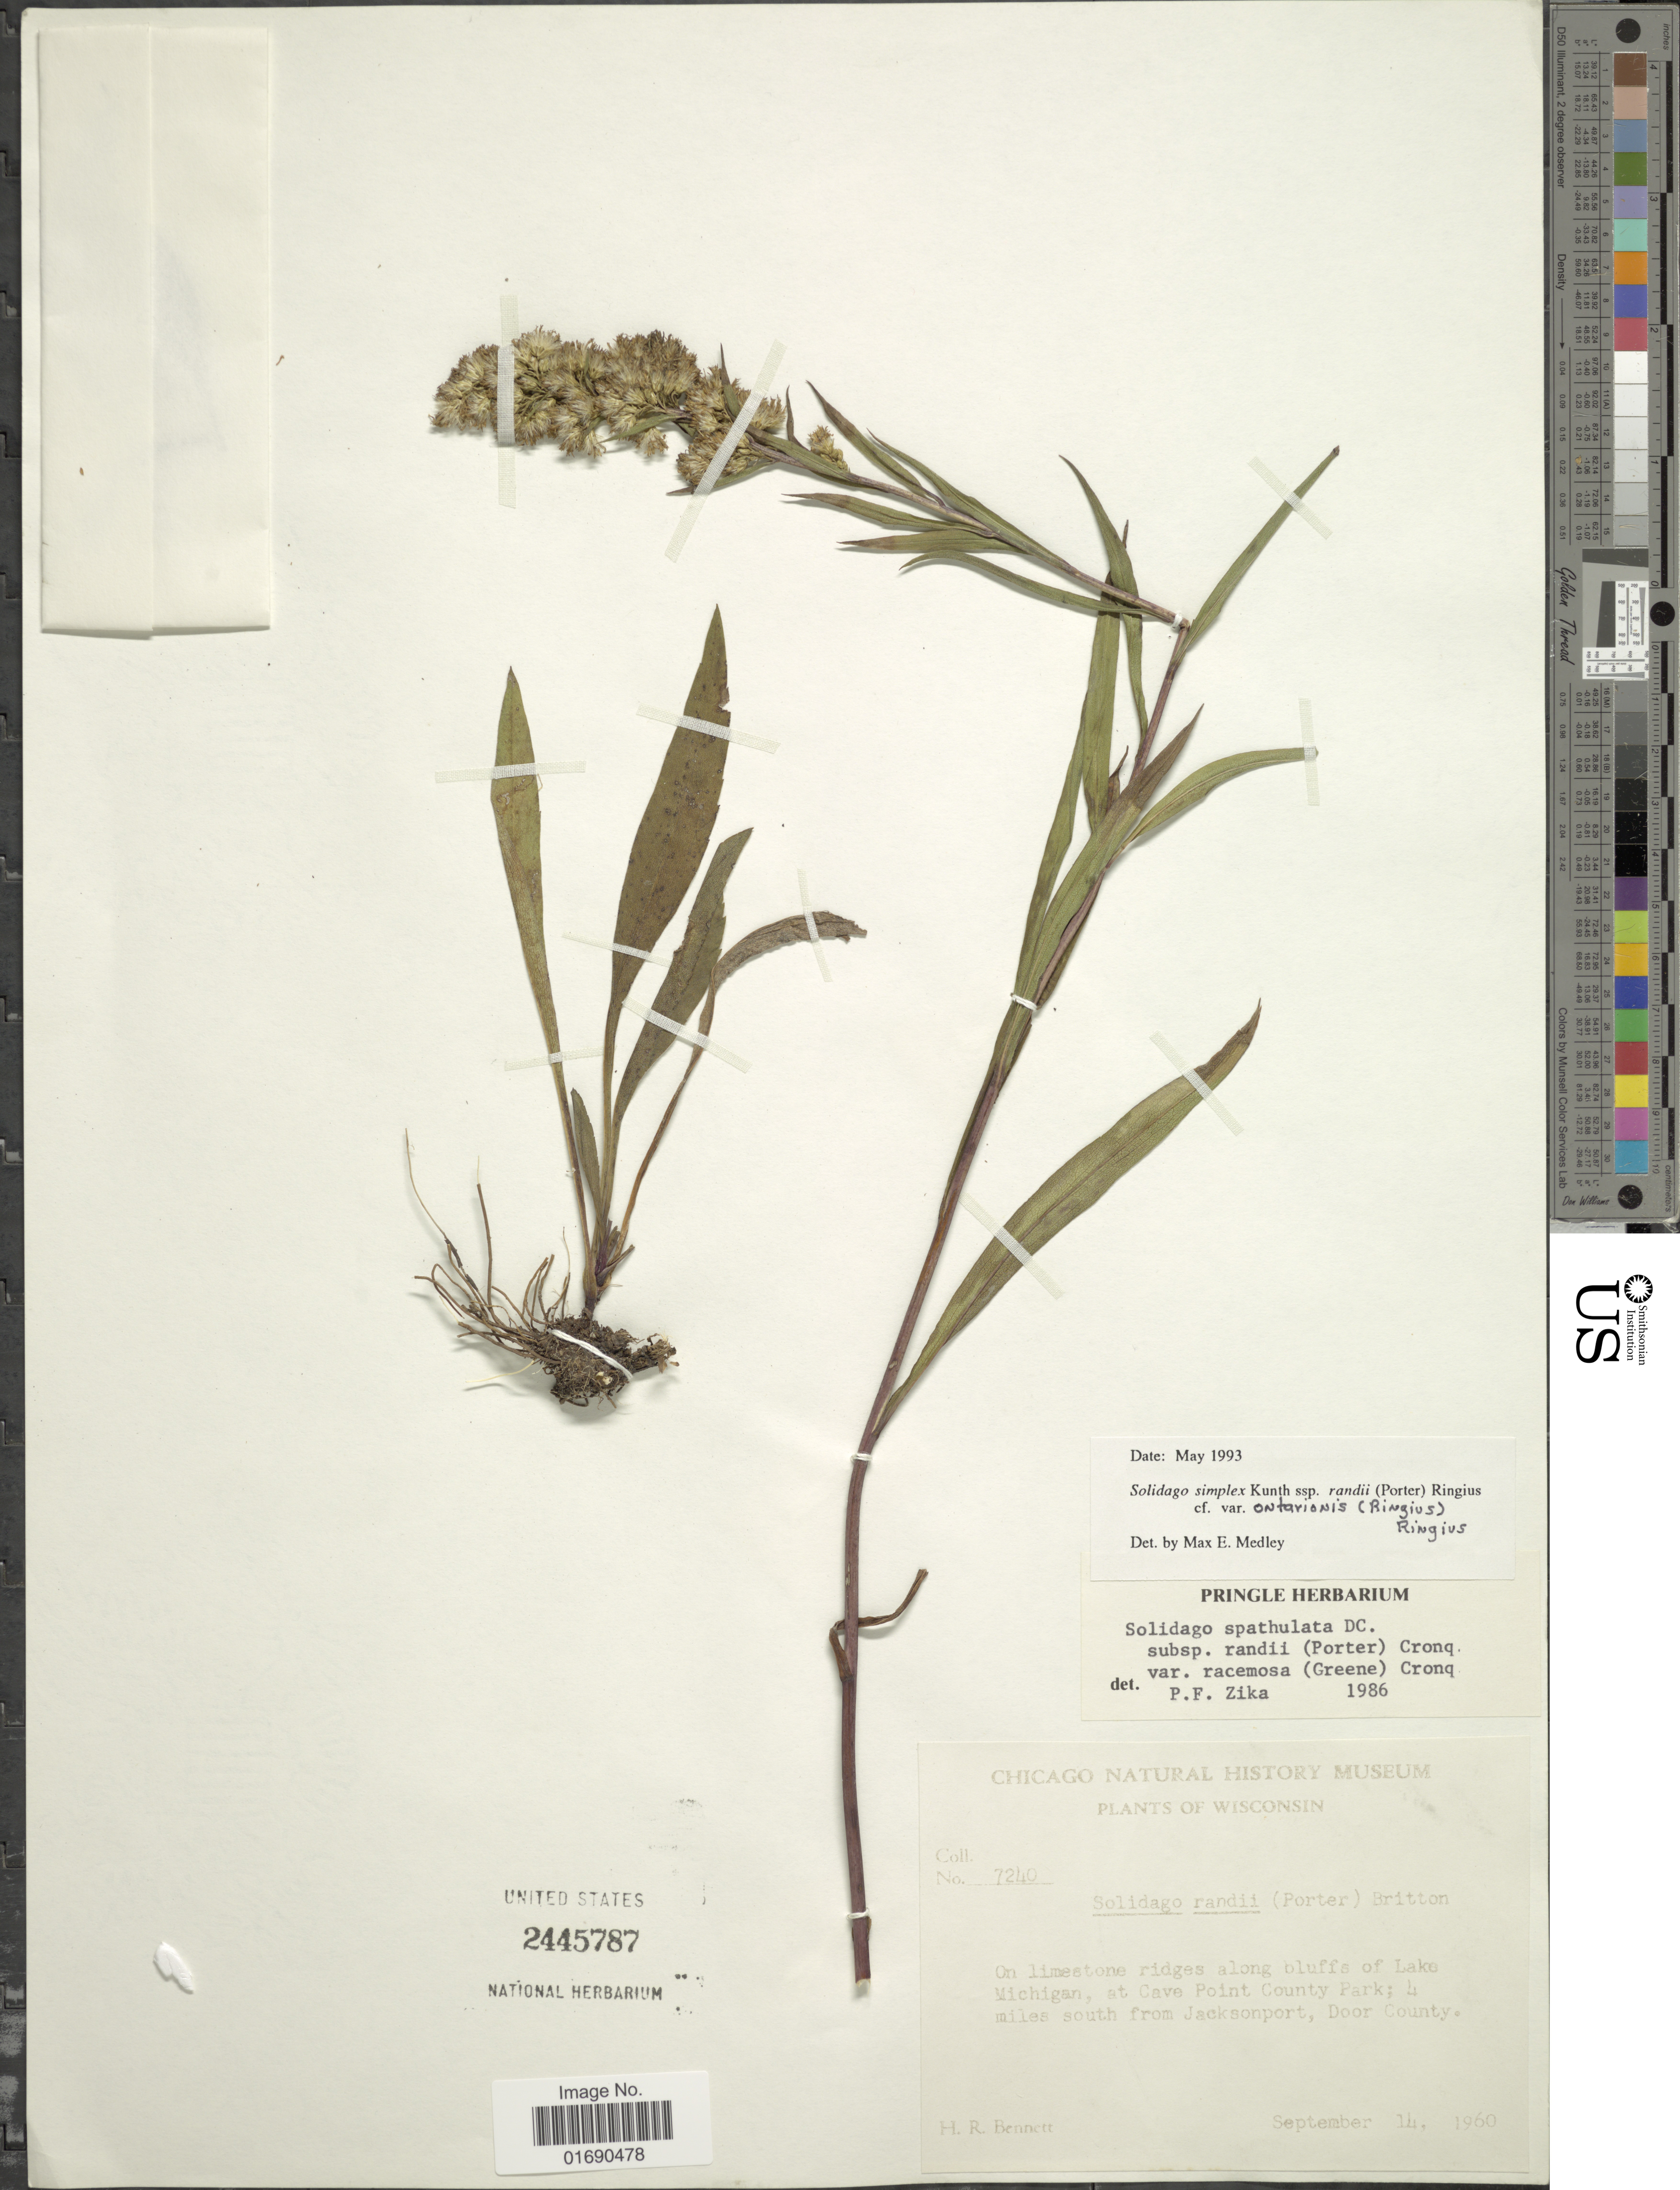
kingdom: Plantae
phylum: Tracheophyta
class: Magnoliopsida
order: Asterales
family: Asteraceae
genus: Solidago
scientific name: Solidago simplex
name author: Kunth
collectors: H. R. Bennett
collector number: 7240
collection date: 1960-09-14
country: United States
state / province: Wisconsin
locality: On limestone ridges along bluffs of Lake Michigan, at cave Point County Park; 4 miles south from Jacksonport, Door County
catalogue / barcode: US 2445787